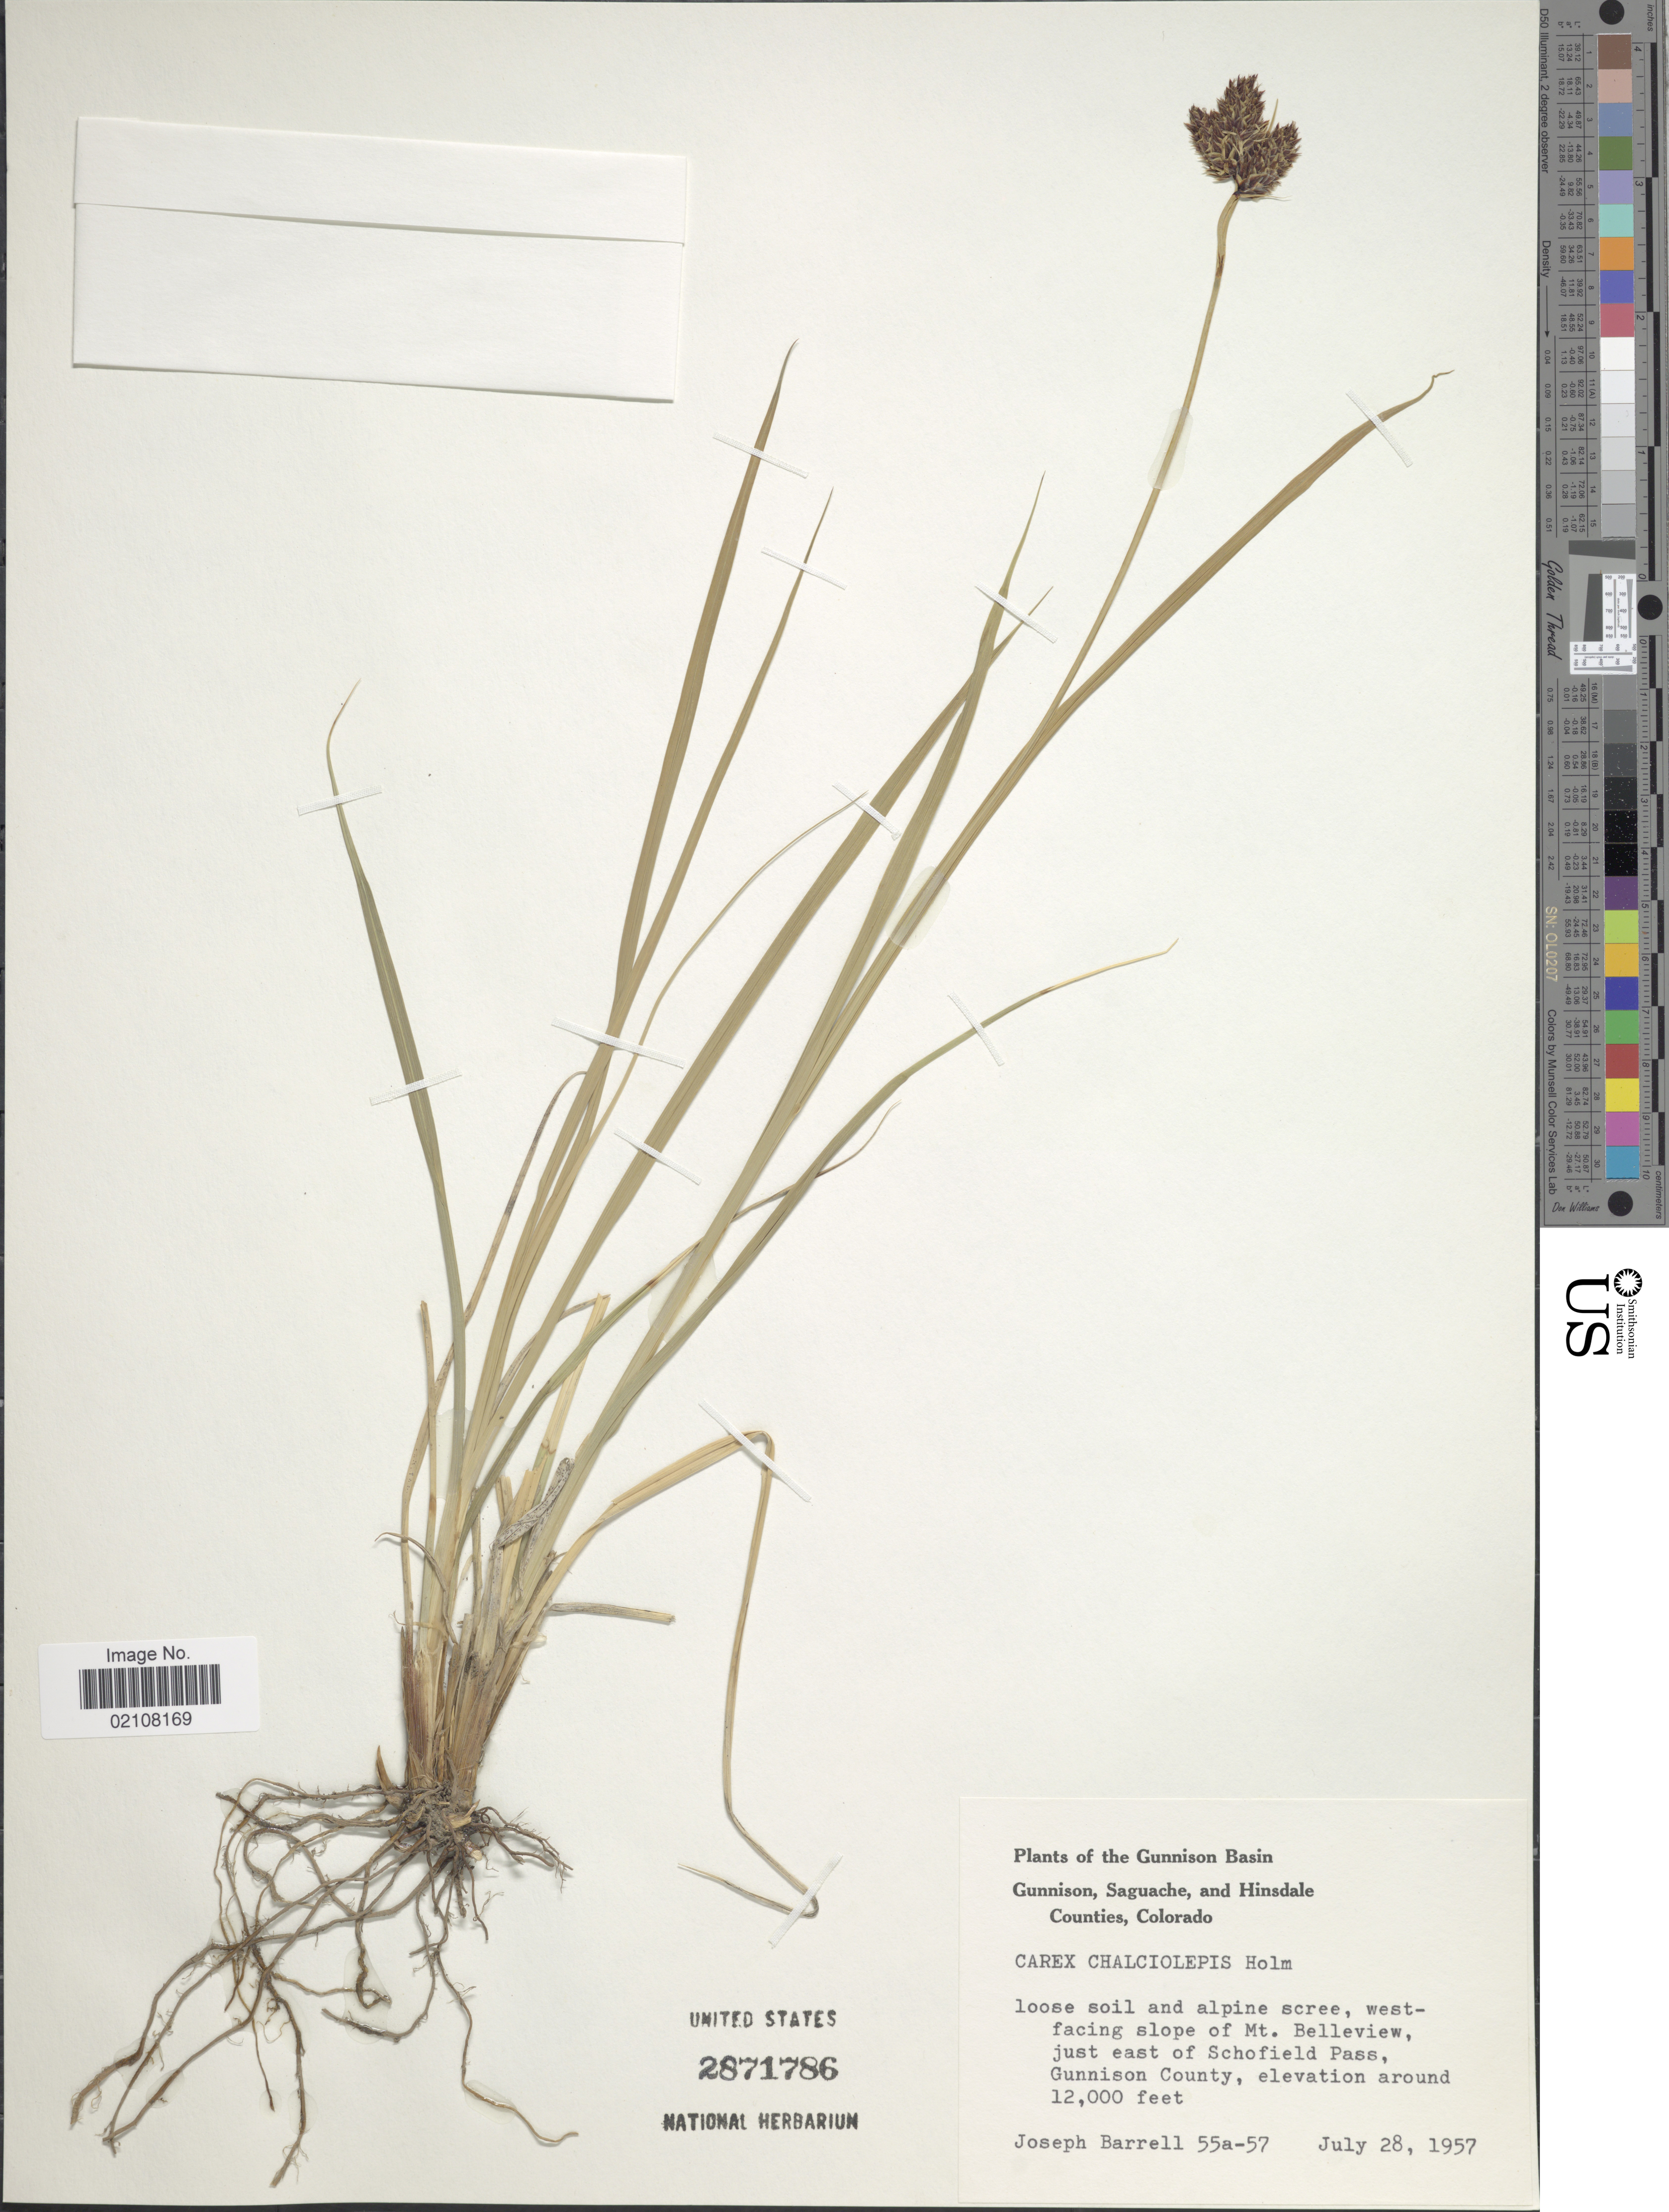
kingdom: Plantae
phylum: Tracheophyta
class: Liliopsida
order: Poales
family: Cyperaceae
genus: Carex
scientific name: Carex chalciolepis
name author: Holm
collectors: J. Barrell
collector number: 55a-57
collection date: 1957-07-28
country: United States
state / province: Colorado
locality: Gunnison Basin, Gunnison, Saguache, and Hinsdale Counties, loose soil and alpine scree, west-facing slope of Mt. Belleview, just east of Schofield Pass, Gunnison County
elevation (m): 3658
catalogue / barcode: US 2871786